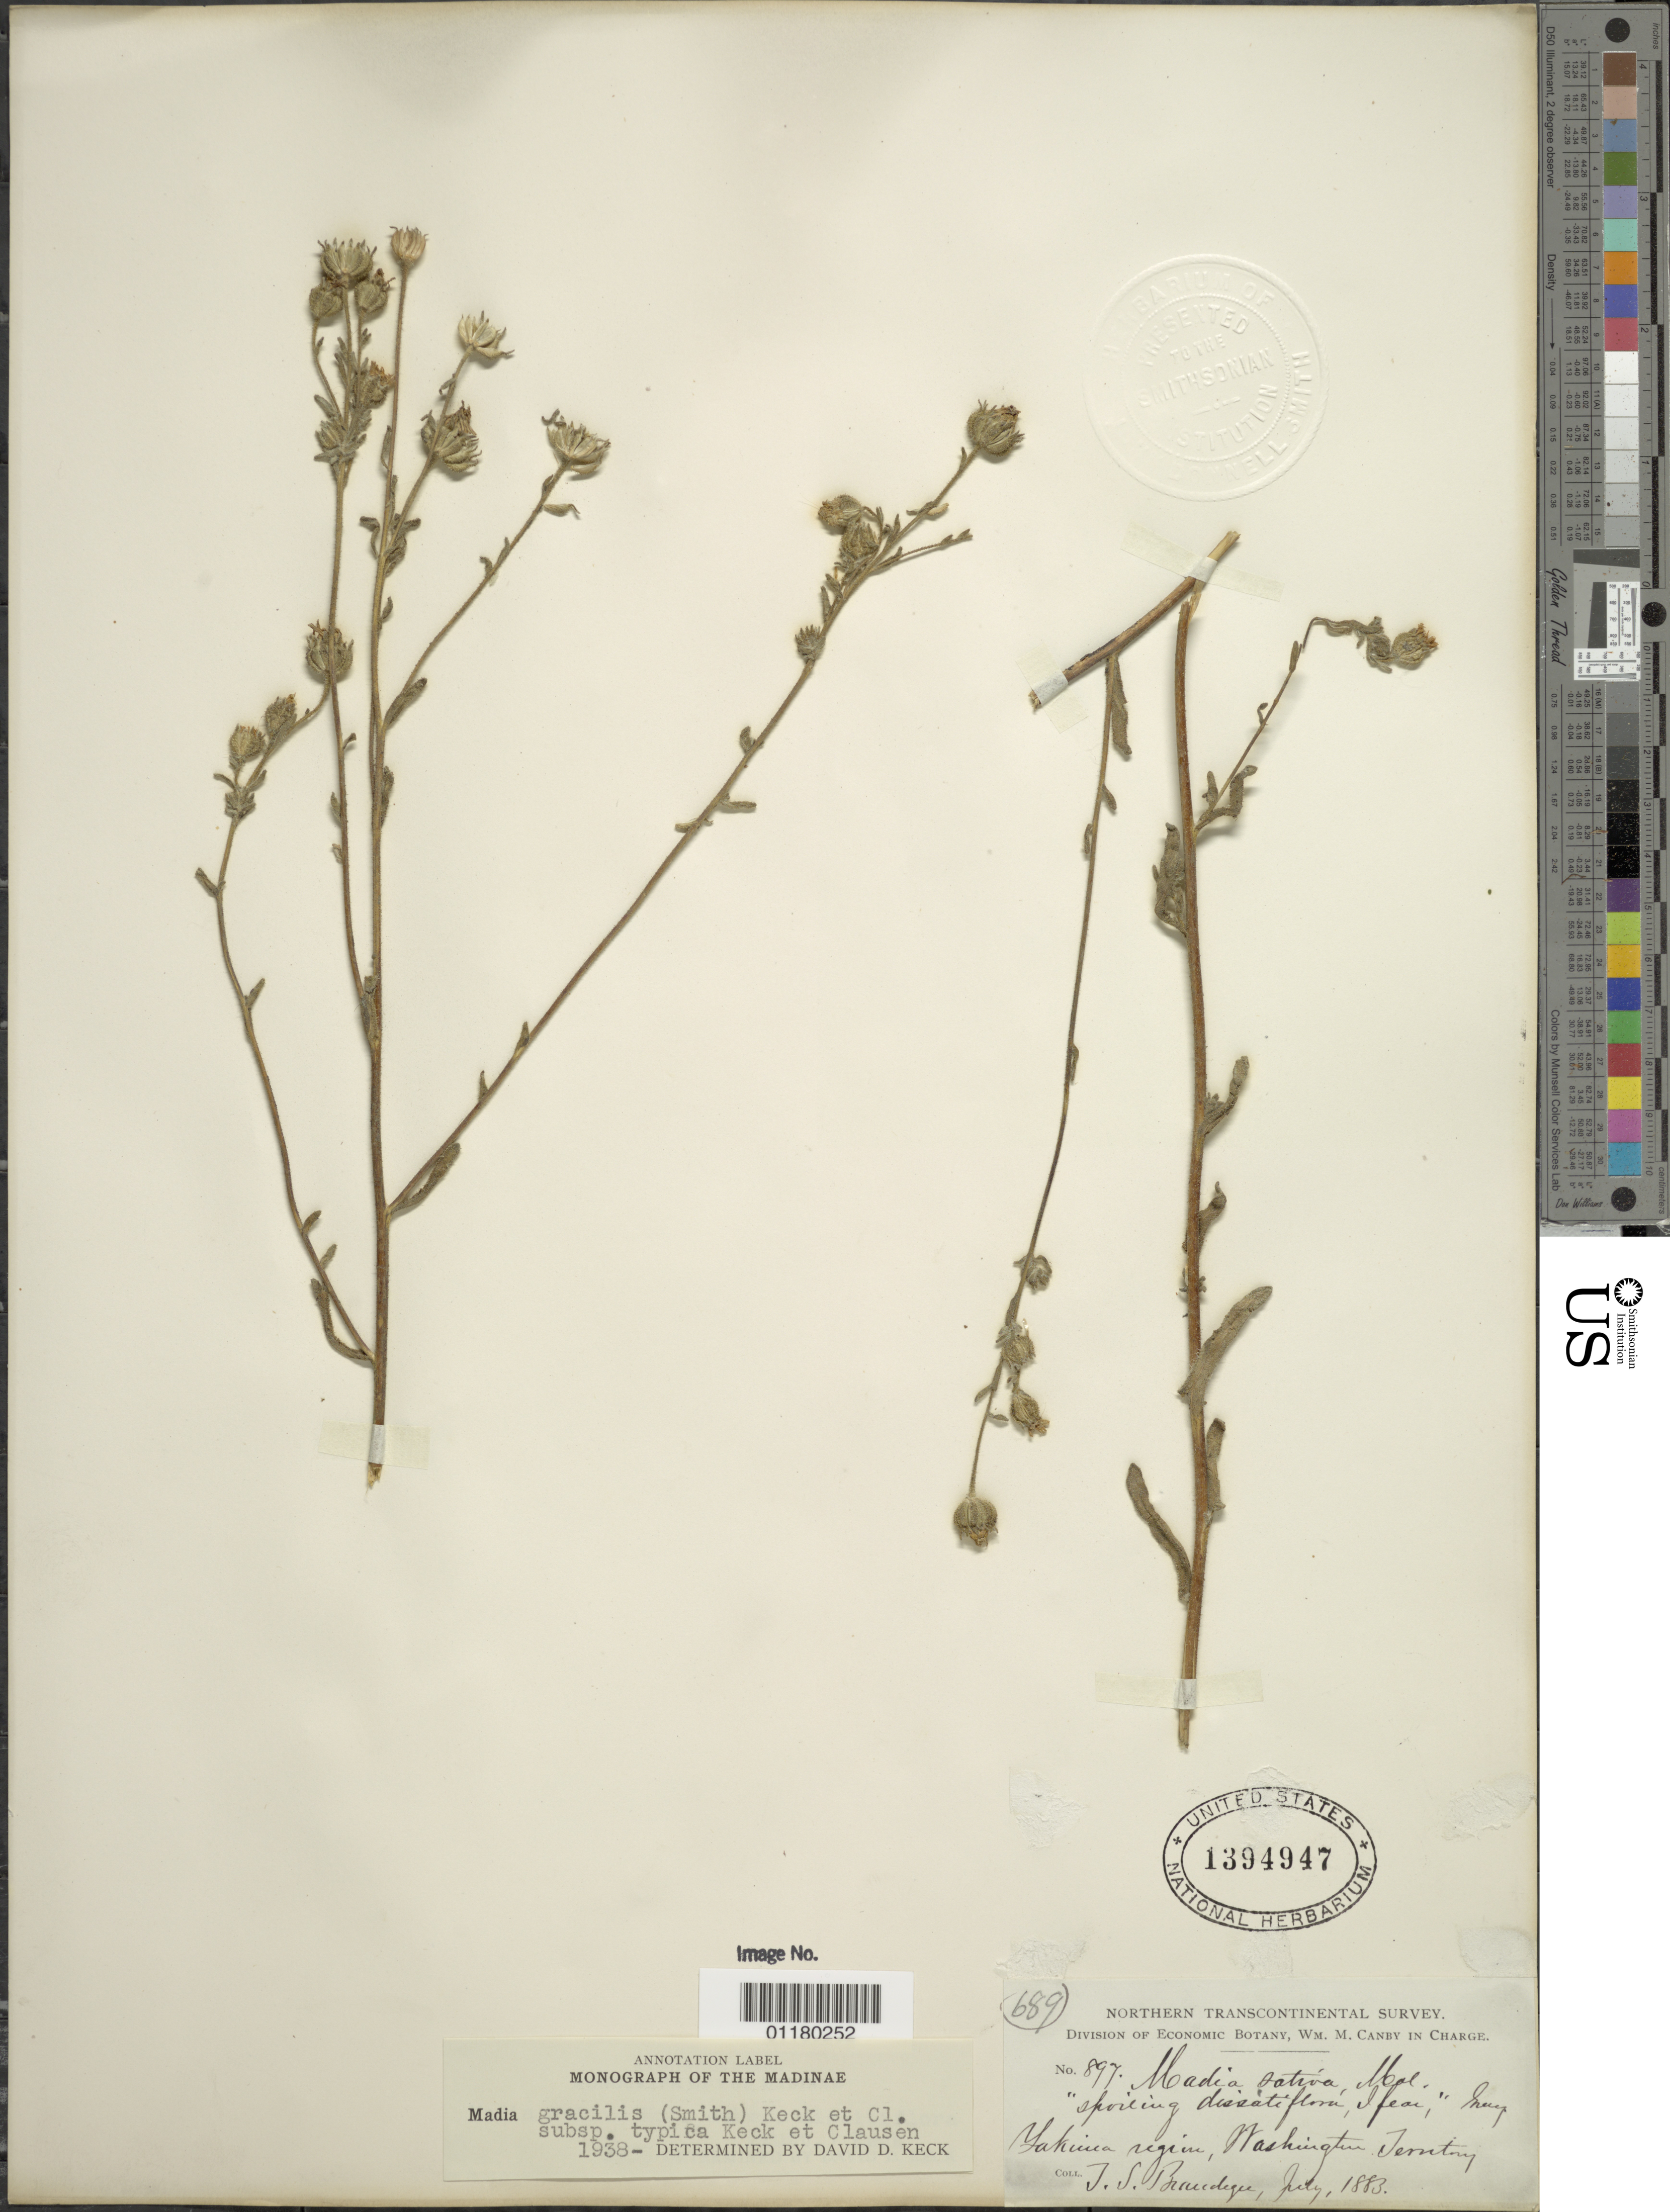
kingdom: Plantae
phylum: Tracheophyta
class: Magnoliopsida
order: Asterales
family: Asteraceae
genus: Madia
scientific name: Madia gracilis subsp. gracilis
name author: (Sm.) D.D. Keck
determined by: Keck, David D.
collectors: T. S. Brandegee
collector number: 897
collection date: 1883-07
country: United States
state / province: Washington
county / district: Yakima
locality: Yakima Region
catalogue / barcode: US 1394947